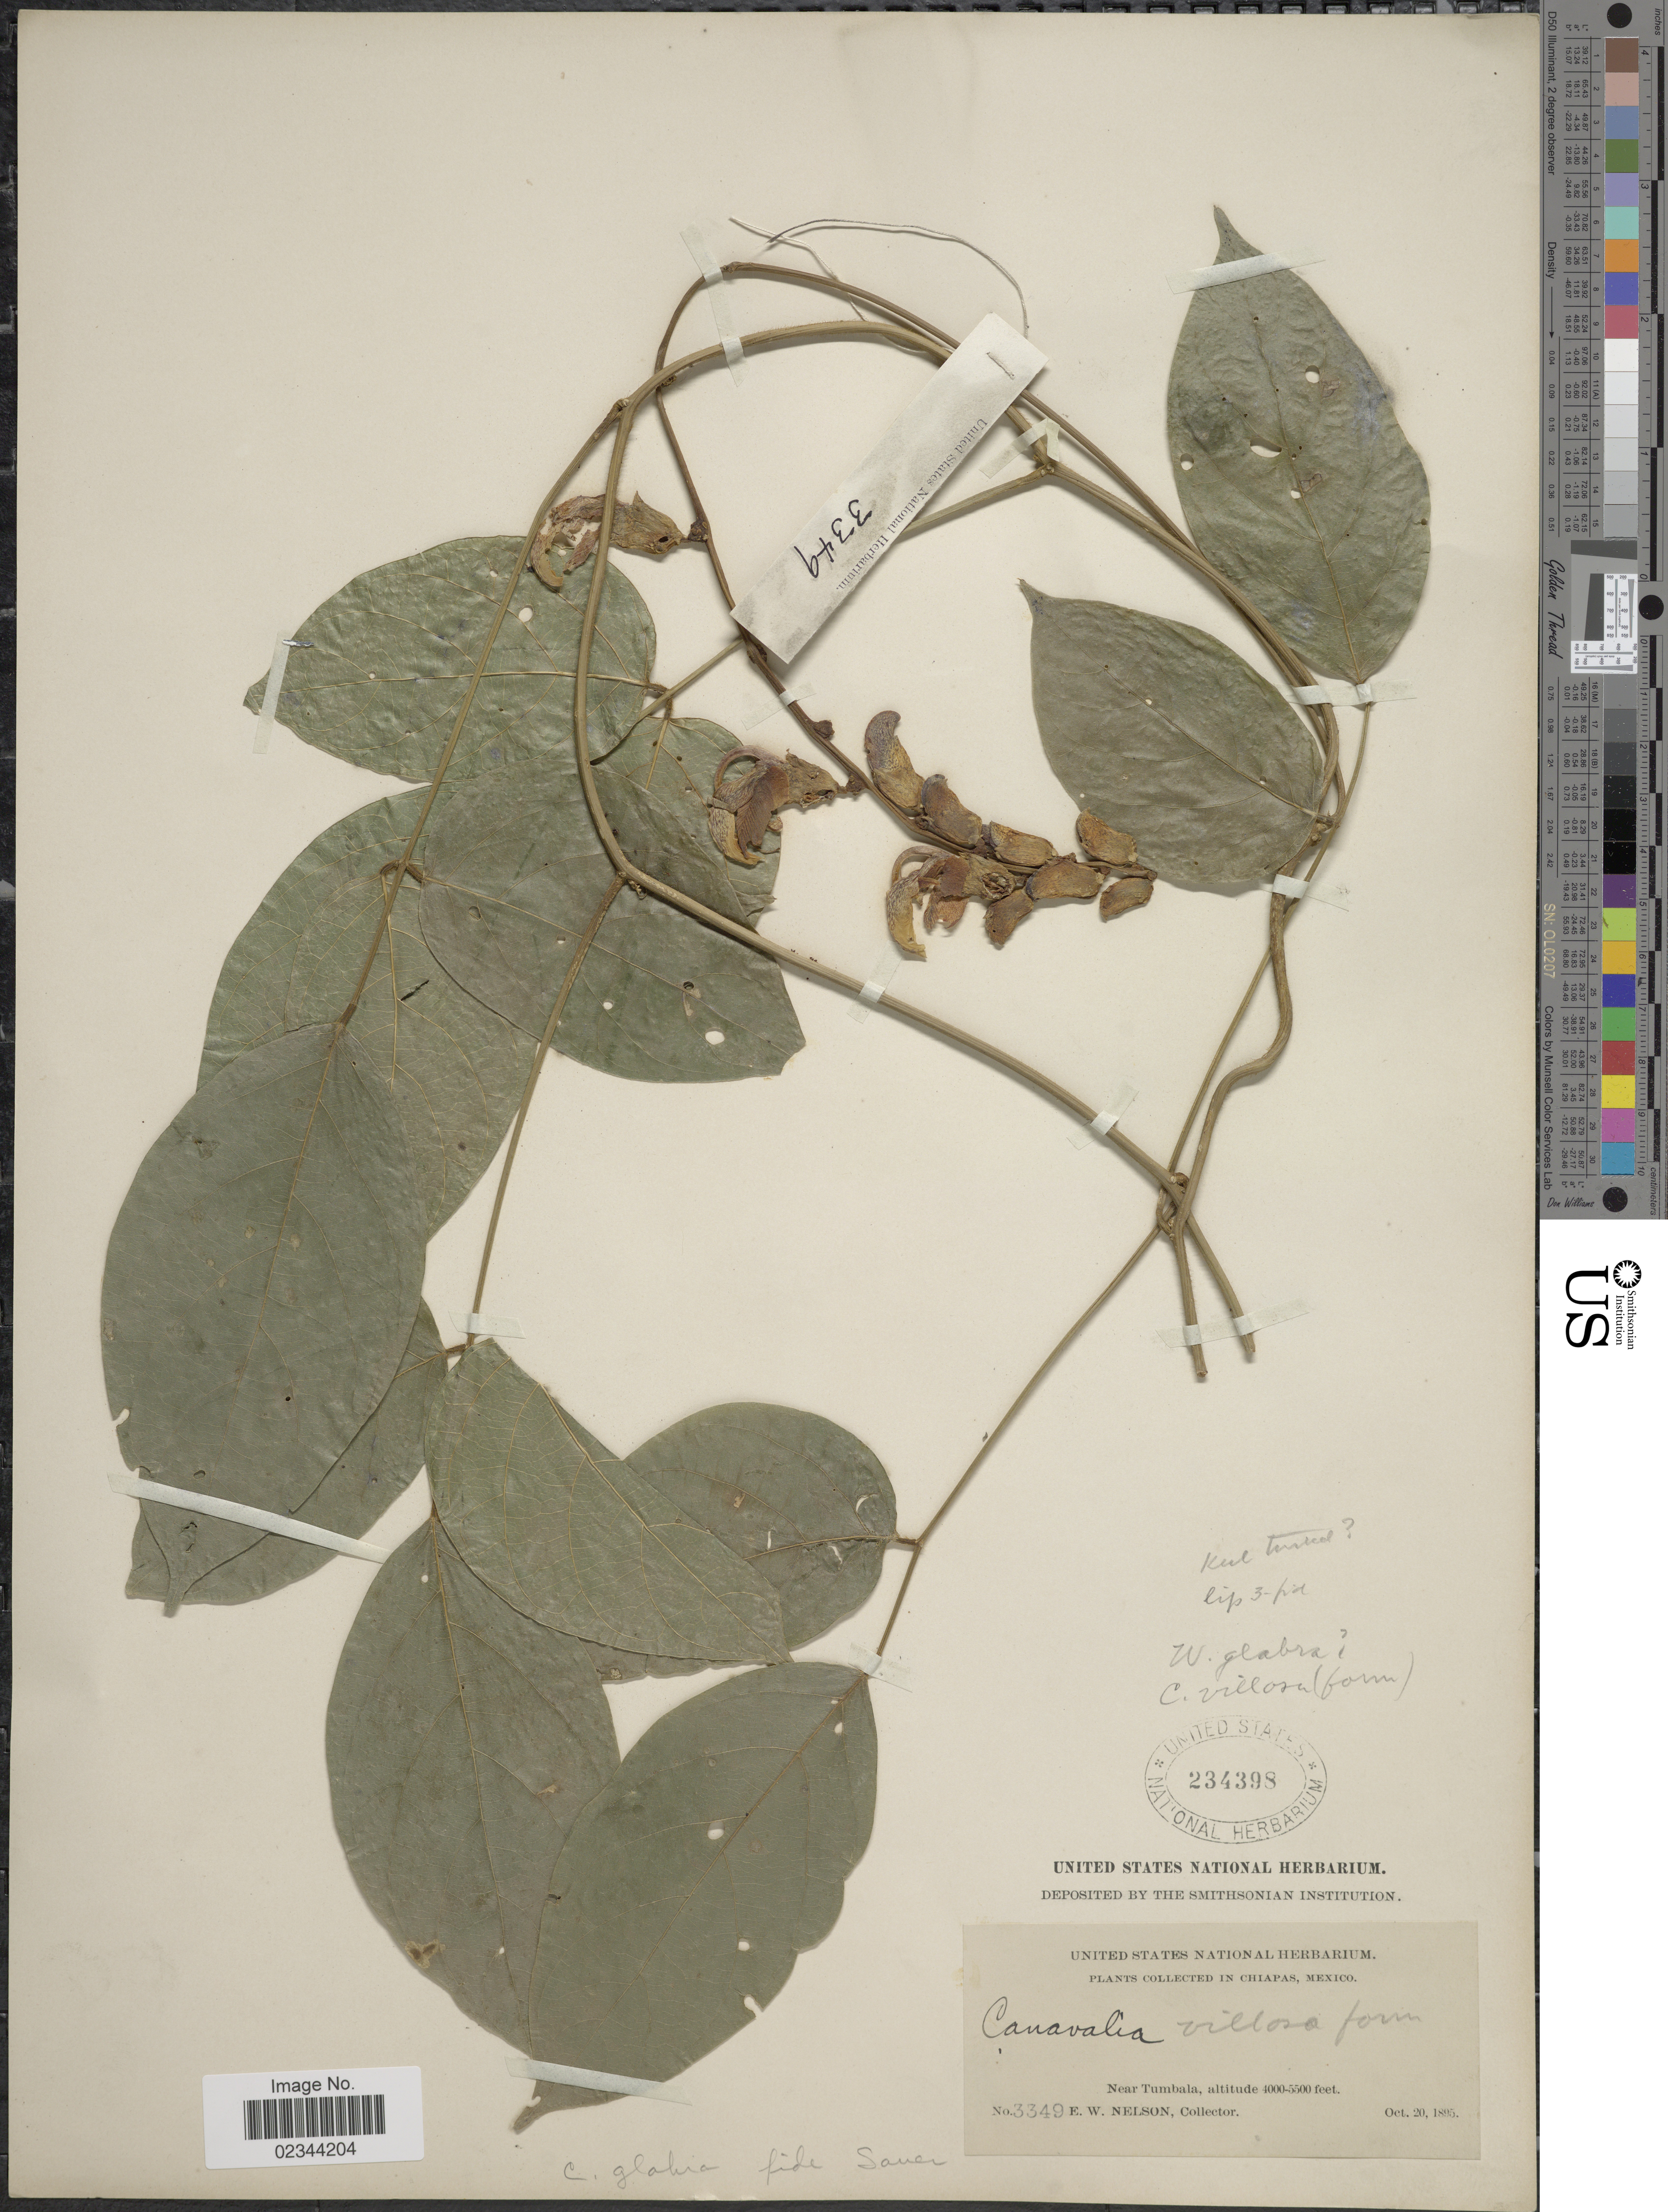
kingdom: Plantae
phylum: Tracheophyta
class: Magnoliopsida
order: Fabales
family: Fabaceae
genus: Canavalia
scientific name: Canavalia glabra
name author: (M. Martens & Galeotti) J.D. Sauer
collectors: E. W. Nelson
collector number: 3349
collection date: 1895-10-20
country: Mexico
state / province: Chiapas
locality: Near Tumbala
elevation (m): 1219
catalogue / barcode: US 234398